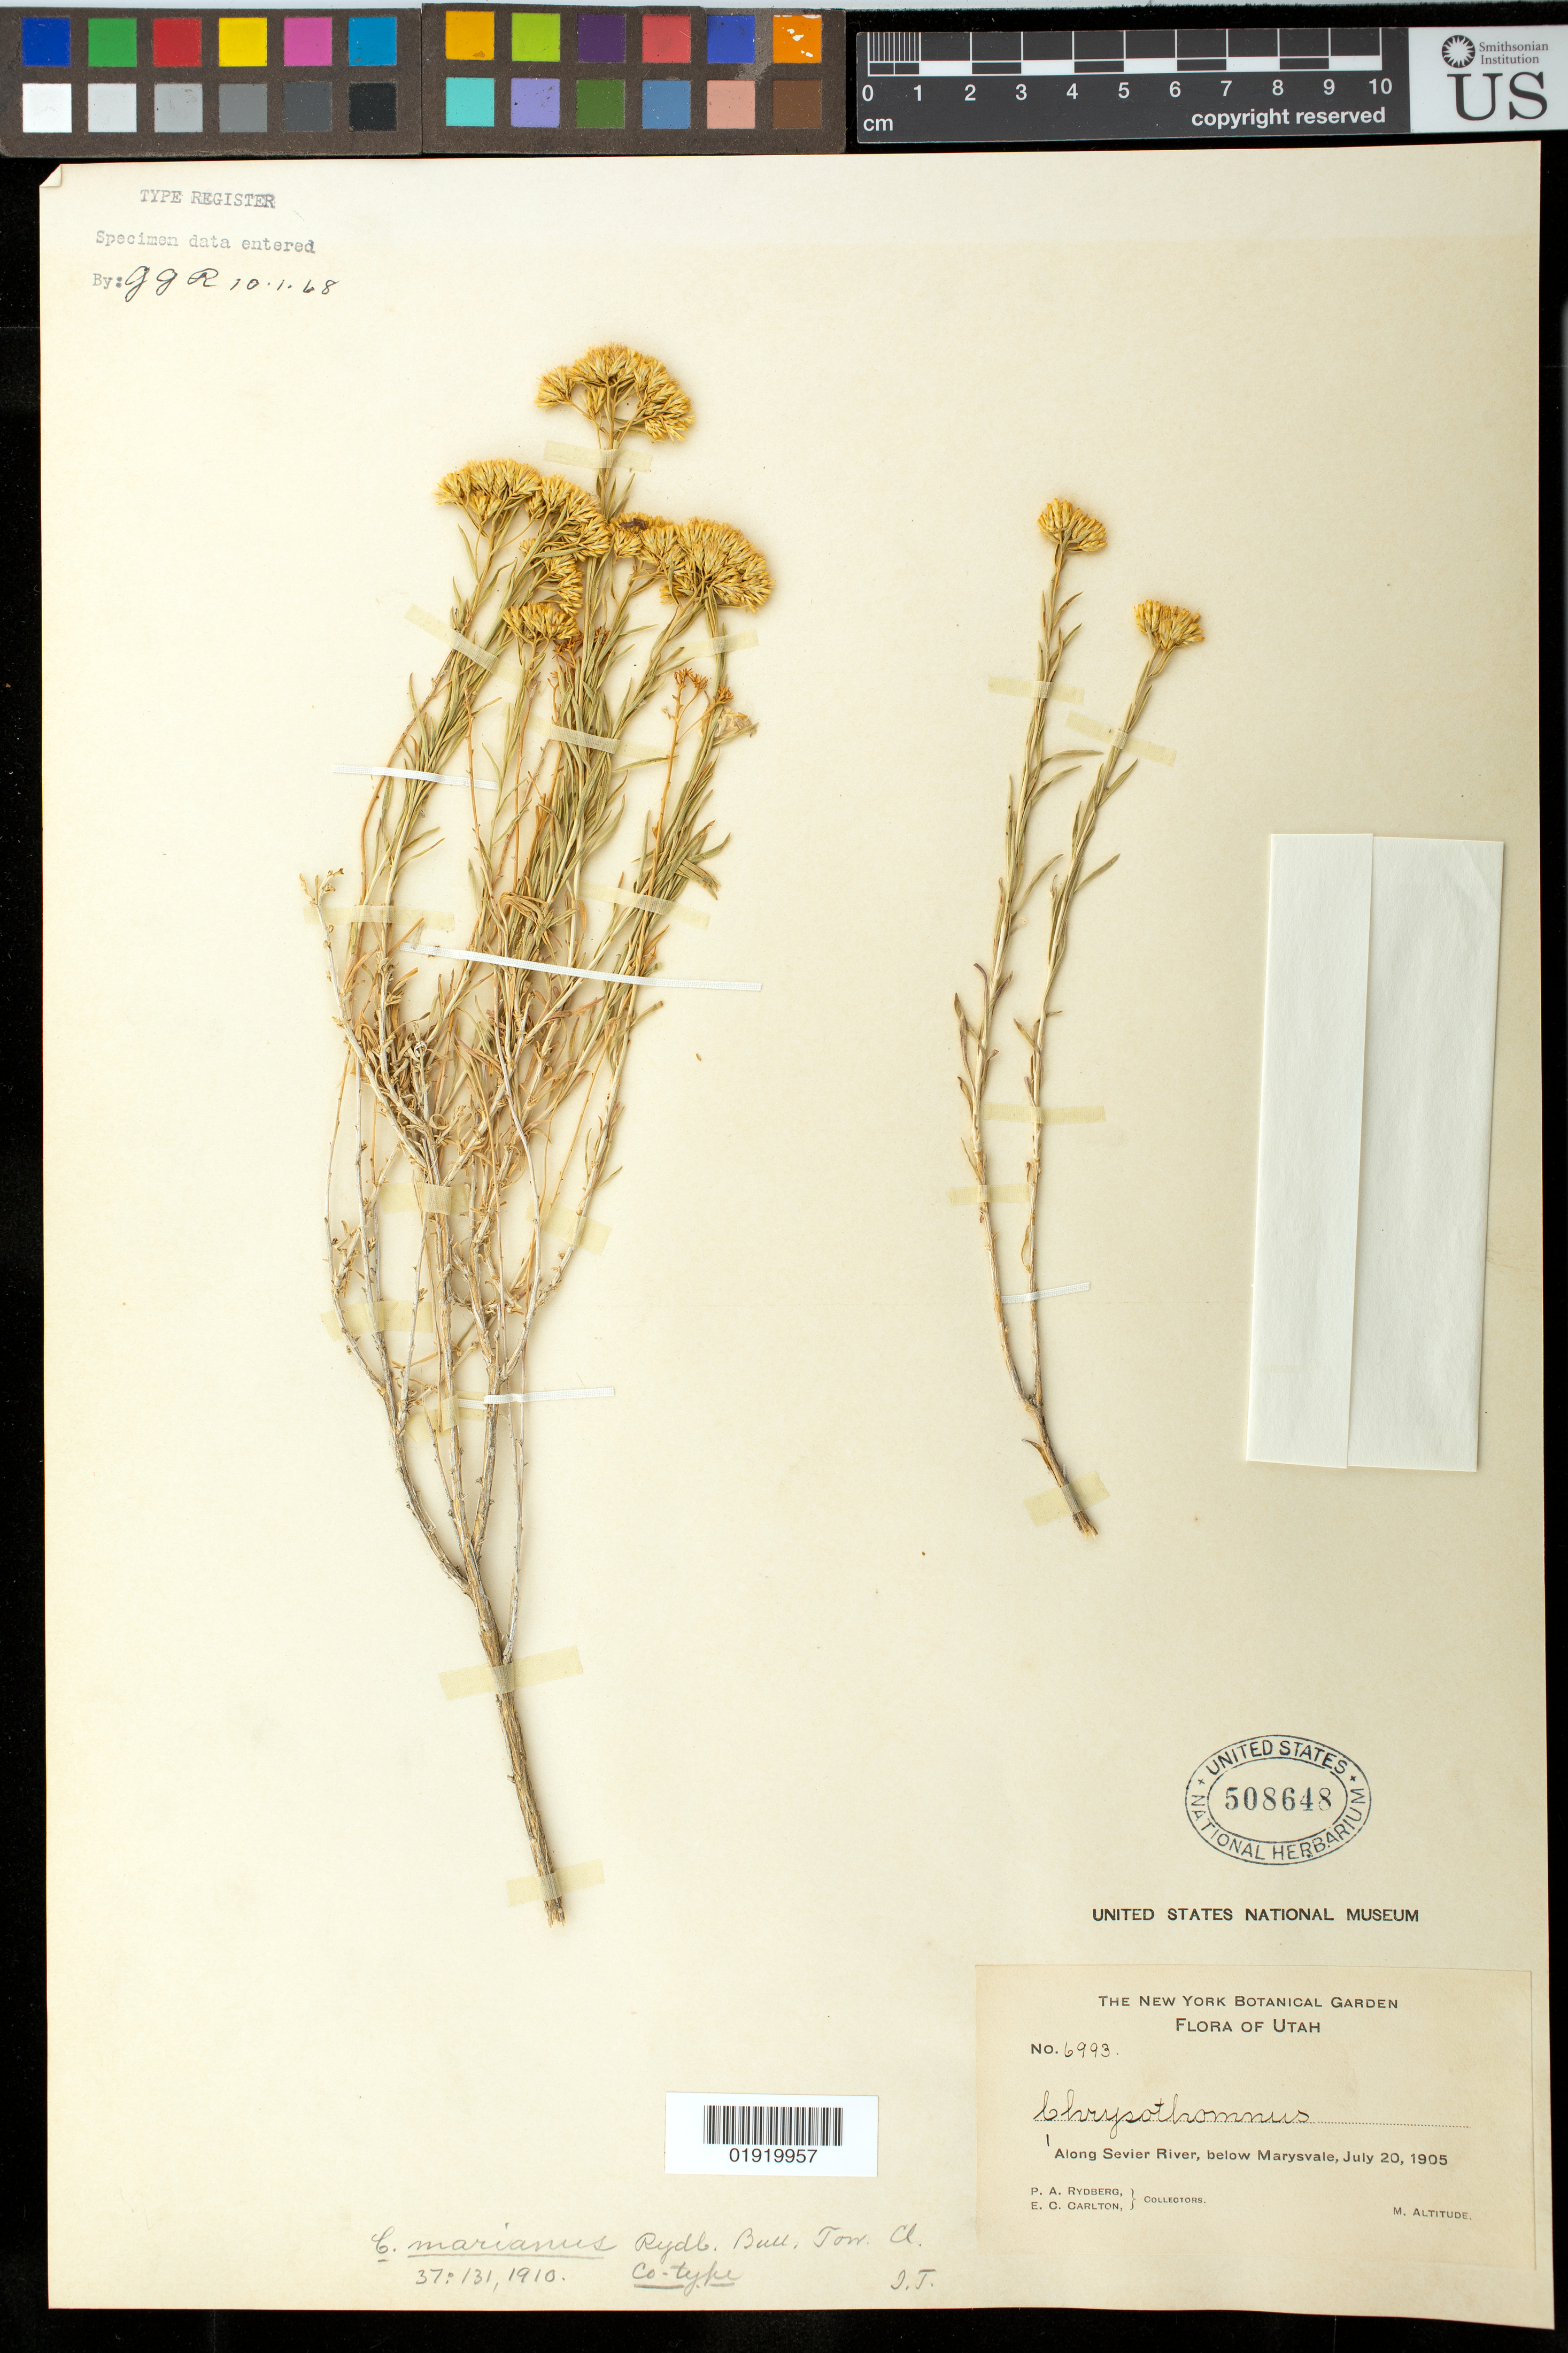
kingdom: Plantae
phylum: Tracheophyta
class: Magnoliopsida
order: Asterales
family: Asteraceae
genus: Chrysothamnus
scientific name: Chrysothamnus marianus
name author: Rydb.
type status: Isotype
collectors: P. A. Rydberg & E. Carlton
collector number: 6993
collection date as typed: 20 Jul 1905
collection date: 1905-07-20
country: United States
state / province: Utah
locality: Sevier River.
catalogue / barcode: US 508648